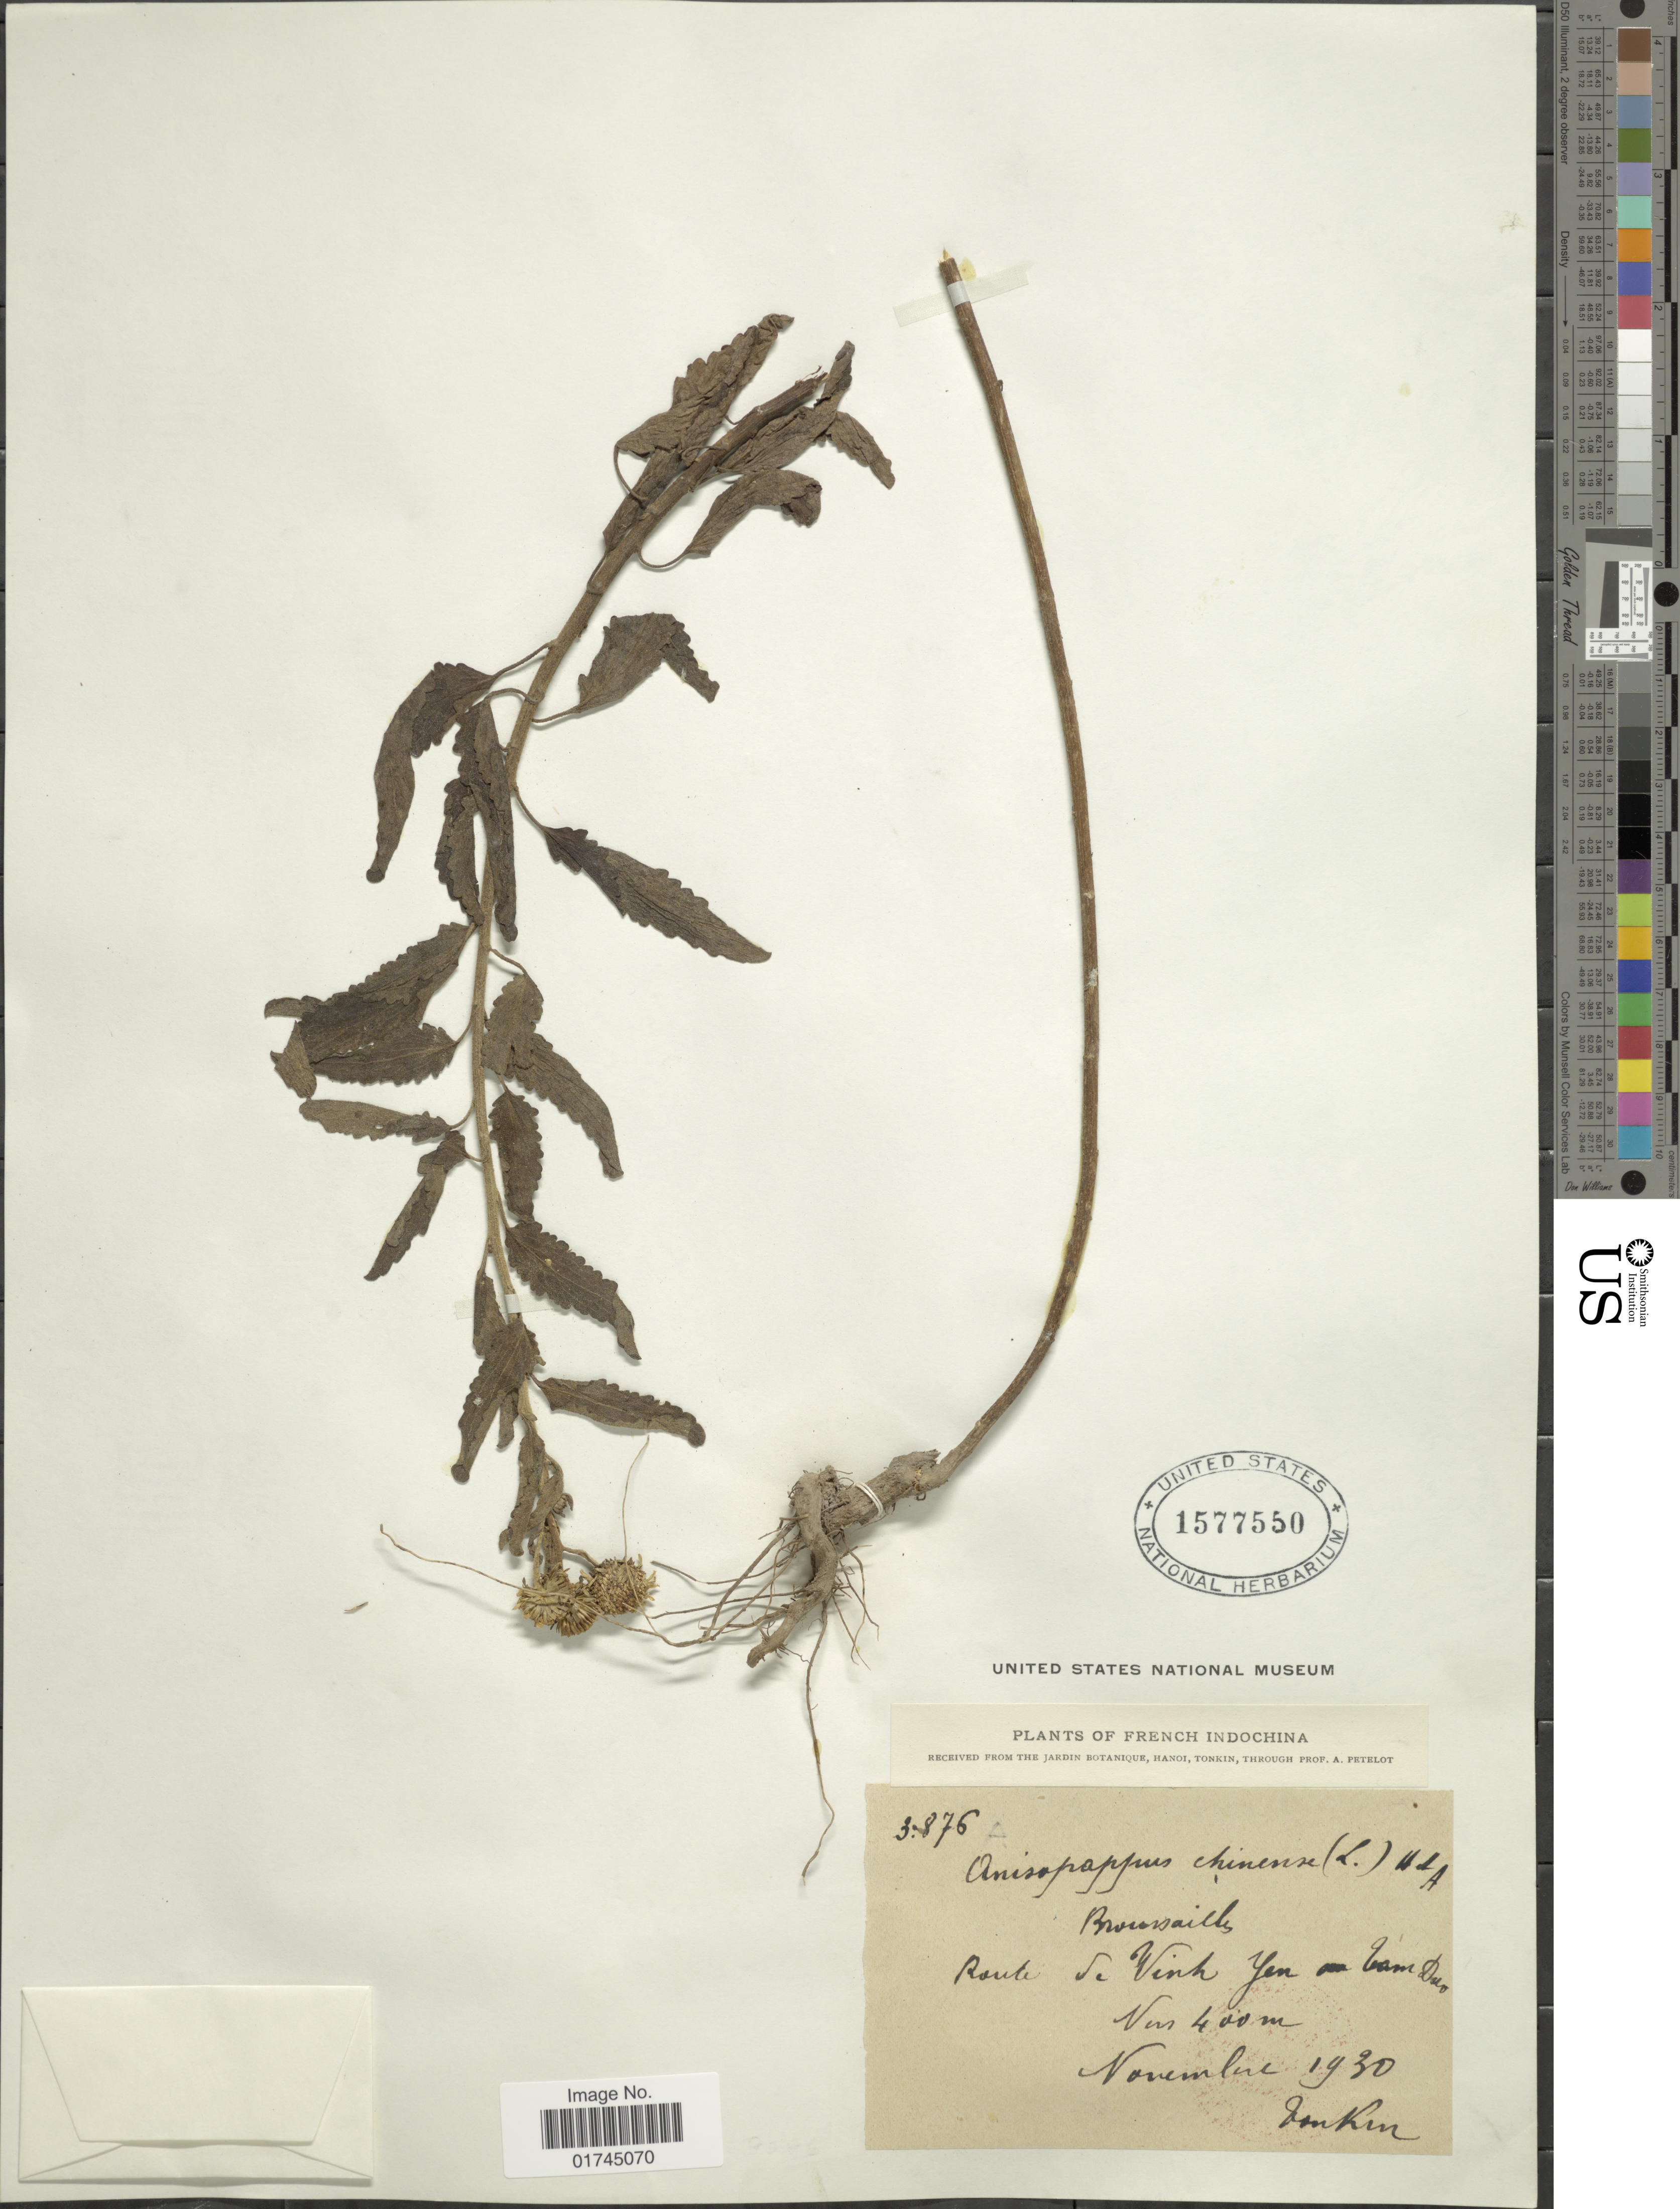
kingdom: Plantae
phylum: Tracheophyta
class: Magnoliopsida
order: Asterales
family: Asteraceae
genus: Anisopappus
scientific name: Anisopappus chinensis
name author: Hook. & Arn.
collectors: D. Kim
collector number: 3876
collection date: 1930-11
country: Vietnam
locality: French Indochina, route de Vinh Yen van Duo [interpreted]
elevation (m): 400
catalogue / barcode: US 1577550